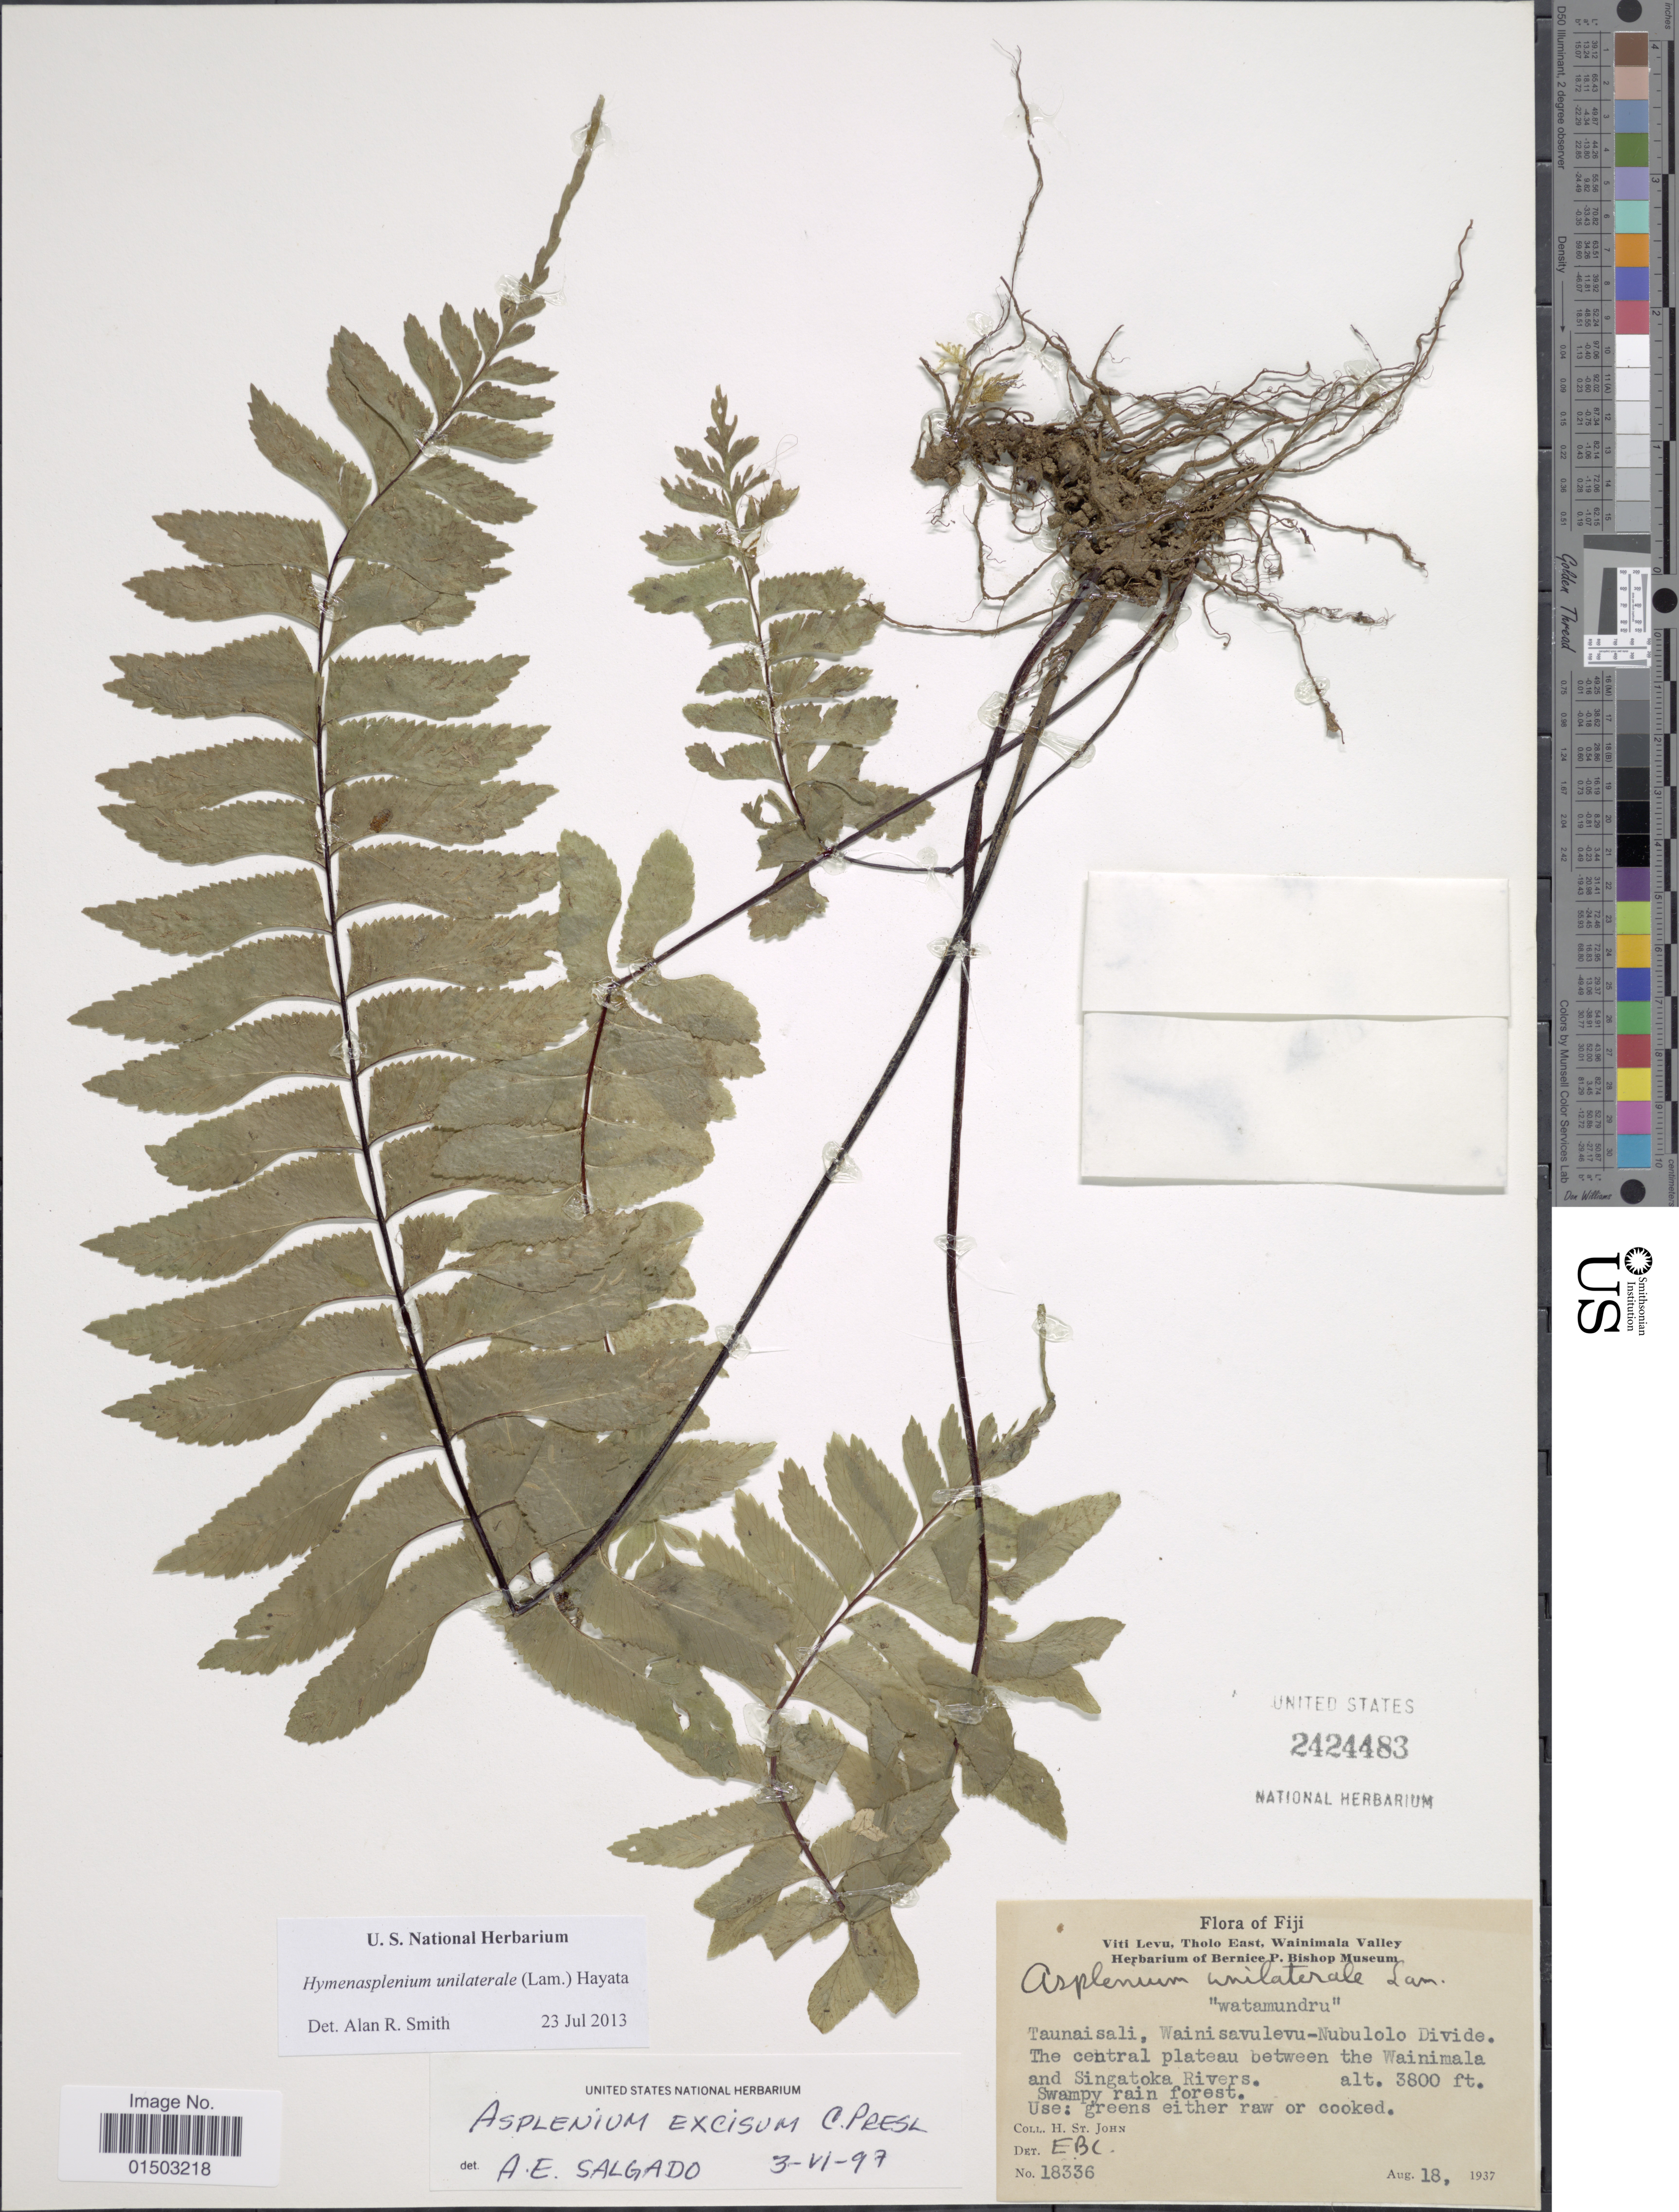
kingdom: Plantae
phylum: Tracheophyta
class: Polypodiopsida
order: Polypodiales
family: Aspleniaceae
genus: Hymenasplenium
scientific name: Hymenasplenium unilaterale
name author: (Lam.) Hayata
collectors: H. St John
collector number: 18336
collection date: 1937-08-18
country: Fiji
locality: Fiji, Taunaisali, Wainisavulevu-Nubulolo Divide. The central plateau between the Wainimala and Singatoka Rivers. Viti Levu, Tholo East, Wainimala Valley.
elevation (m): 1158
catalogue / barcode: US 2424483